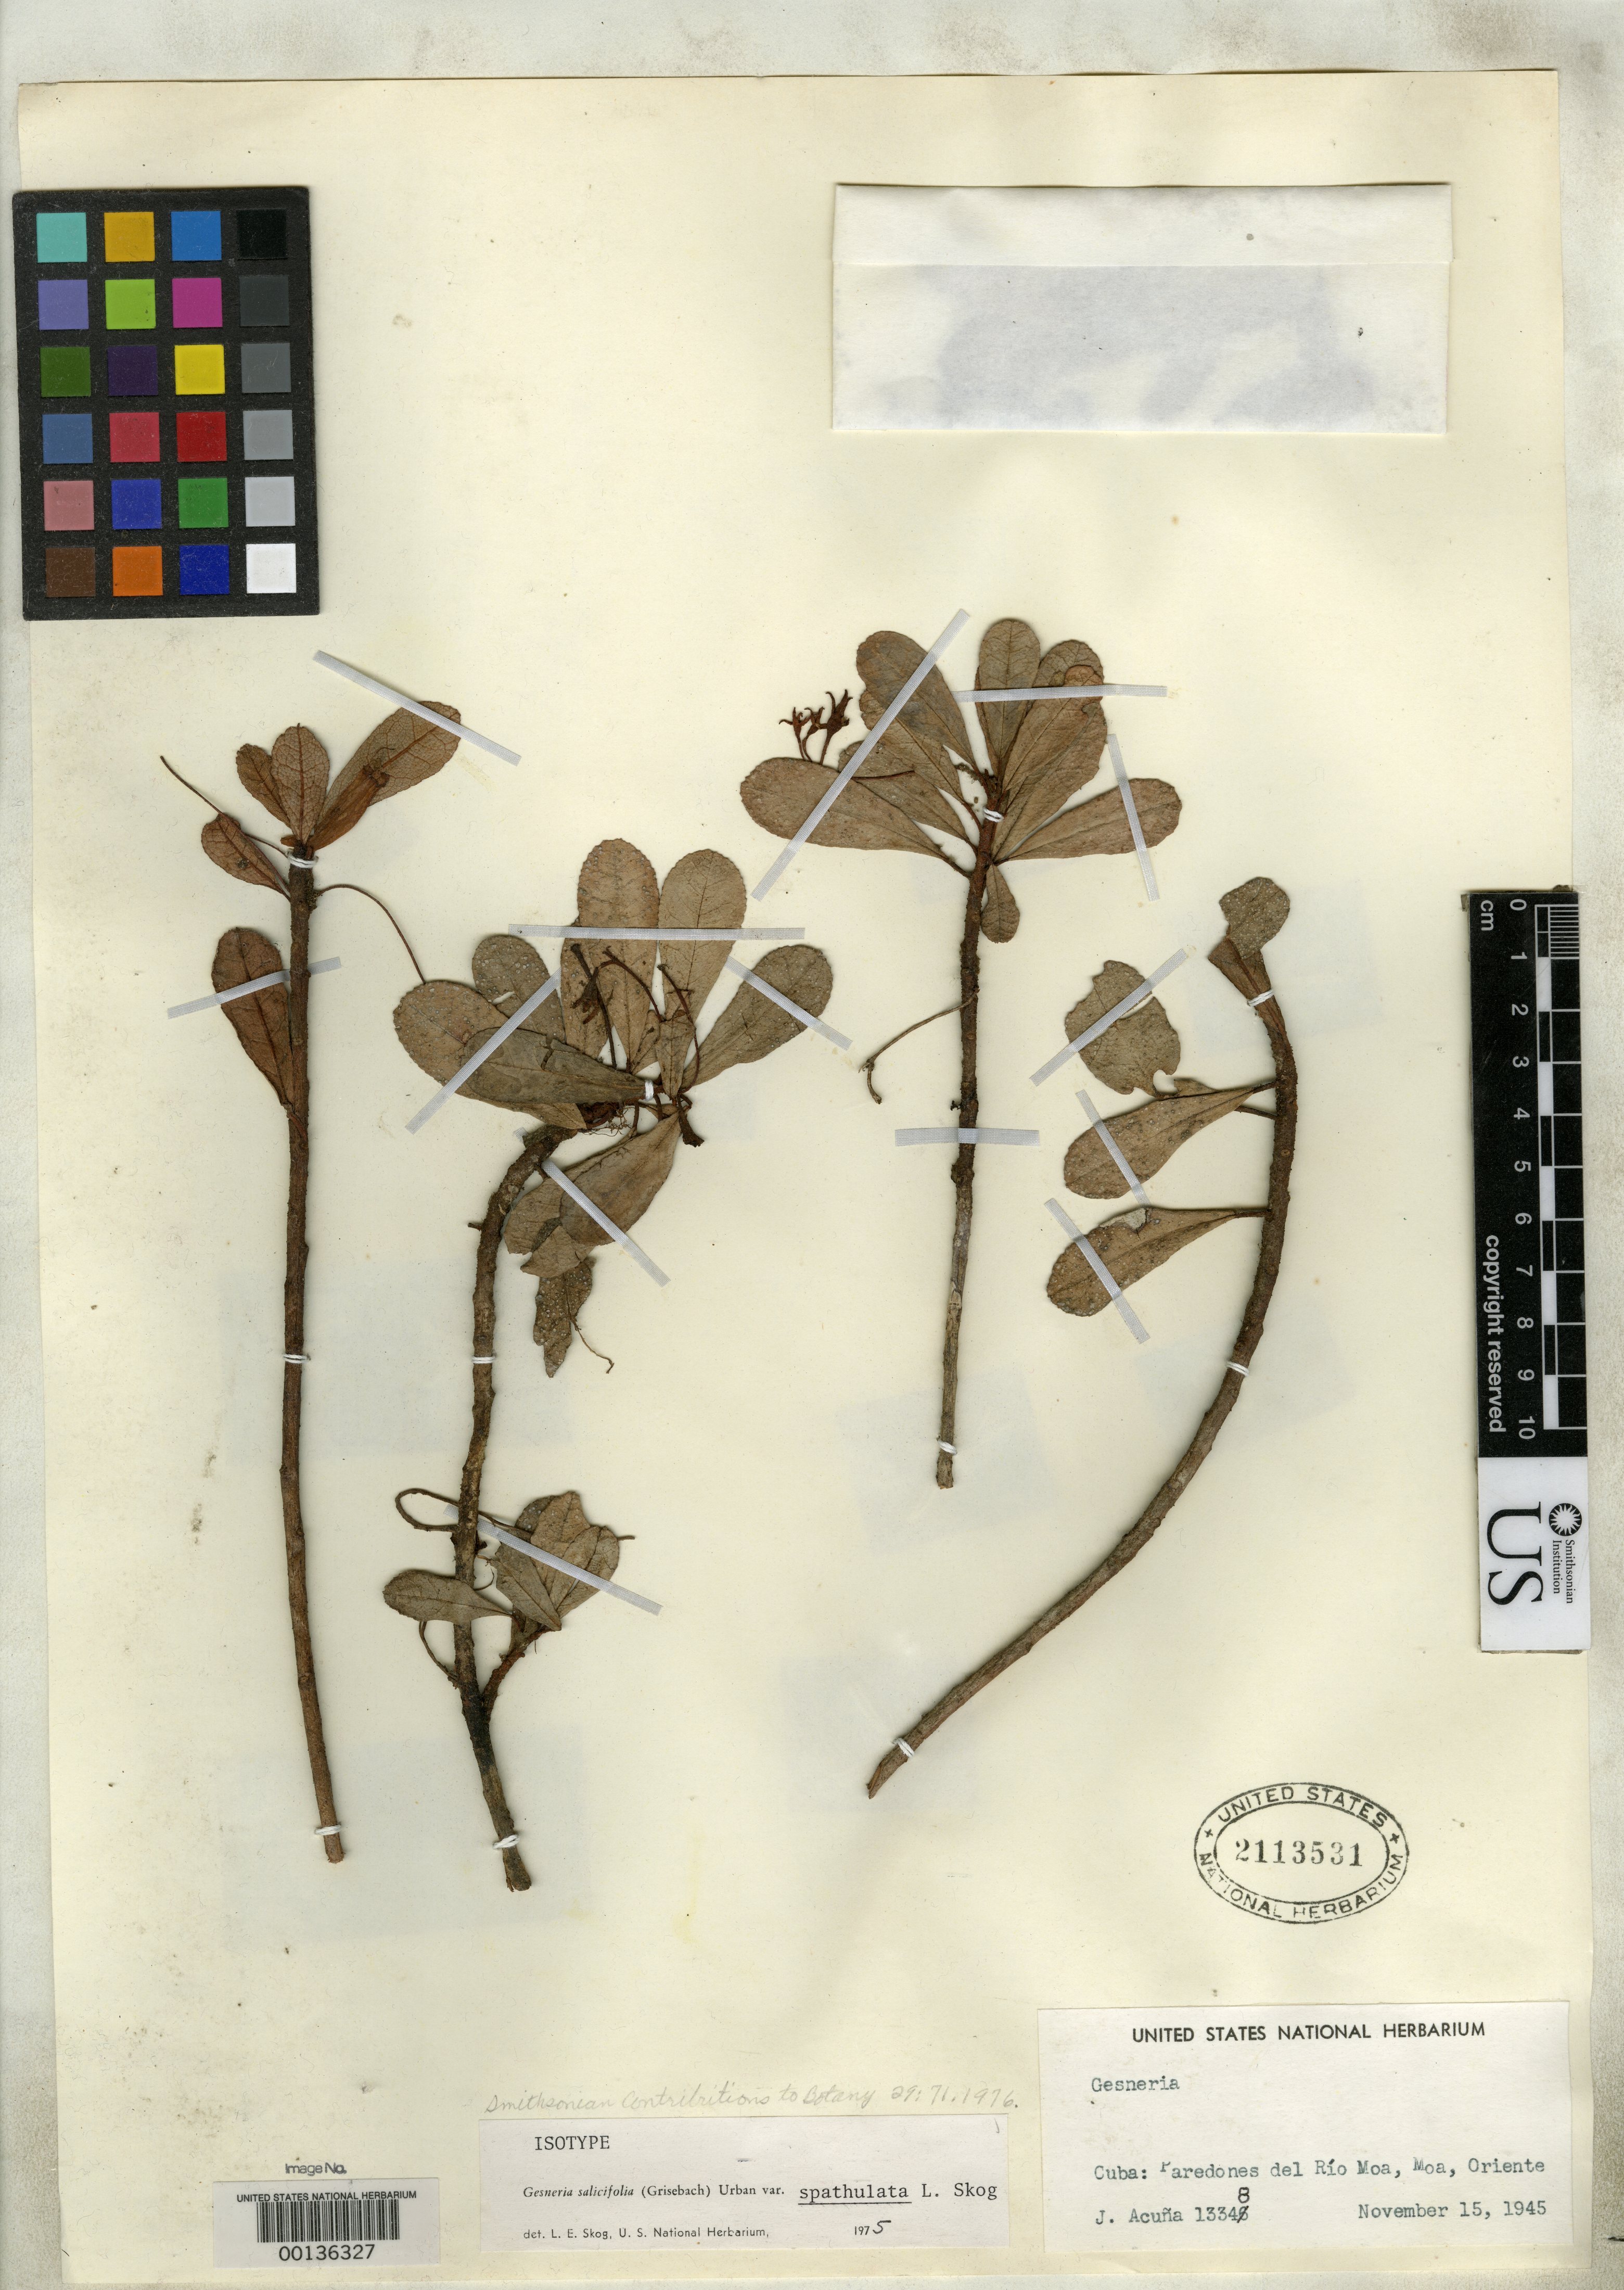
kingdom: Plantae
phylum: Tracheophyta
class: Magnoliopsida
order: Lamiales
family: Gesneriaceae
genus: Gesneria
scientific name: Gesneria salicifolia var. spathulata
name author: L.E. Skog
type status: Isotype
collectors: J. B. Acuña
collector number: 13348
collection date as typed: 15 Nov 1945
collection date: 1945-11-15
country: Cuba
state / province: Oriente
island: Greater Antilles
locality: Paredones del Rio Moa.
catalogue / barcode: US 2113531